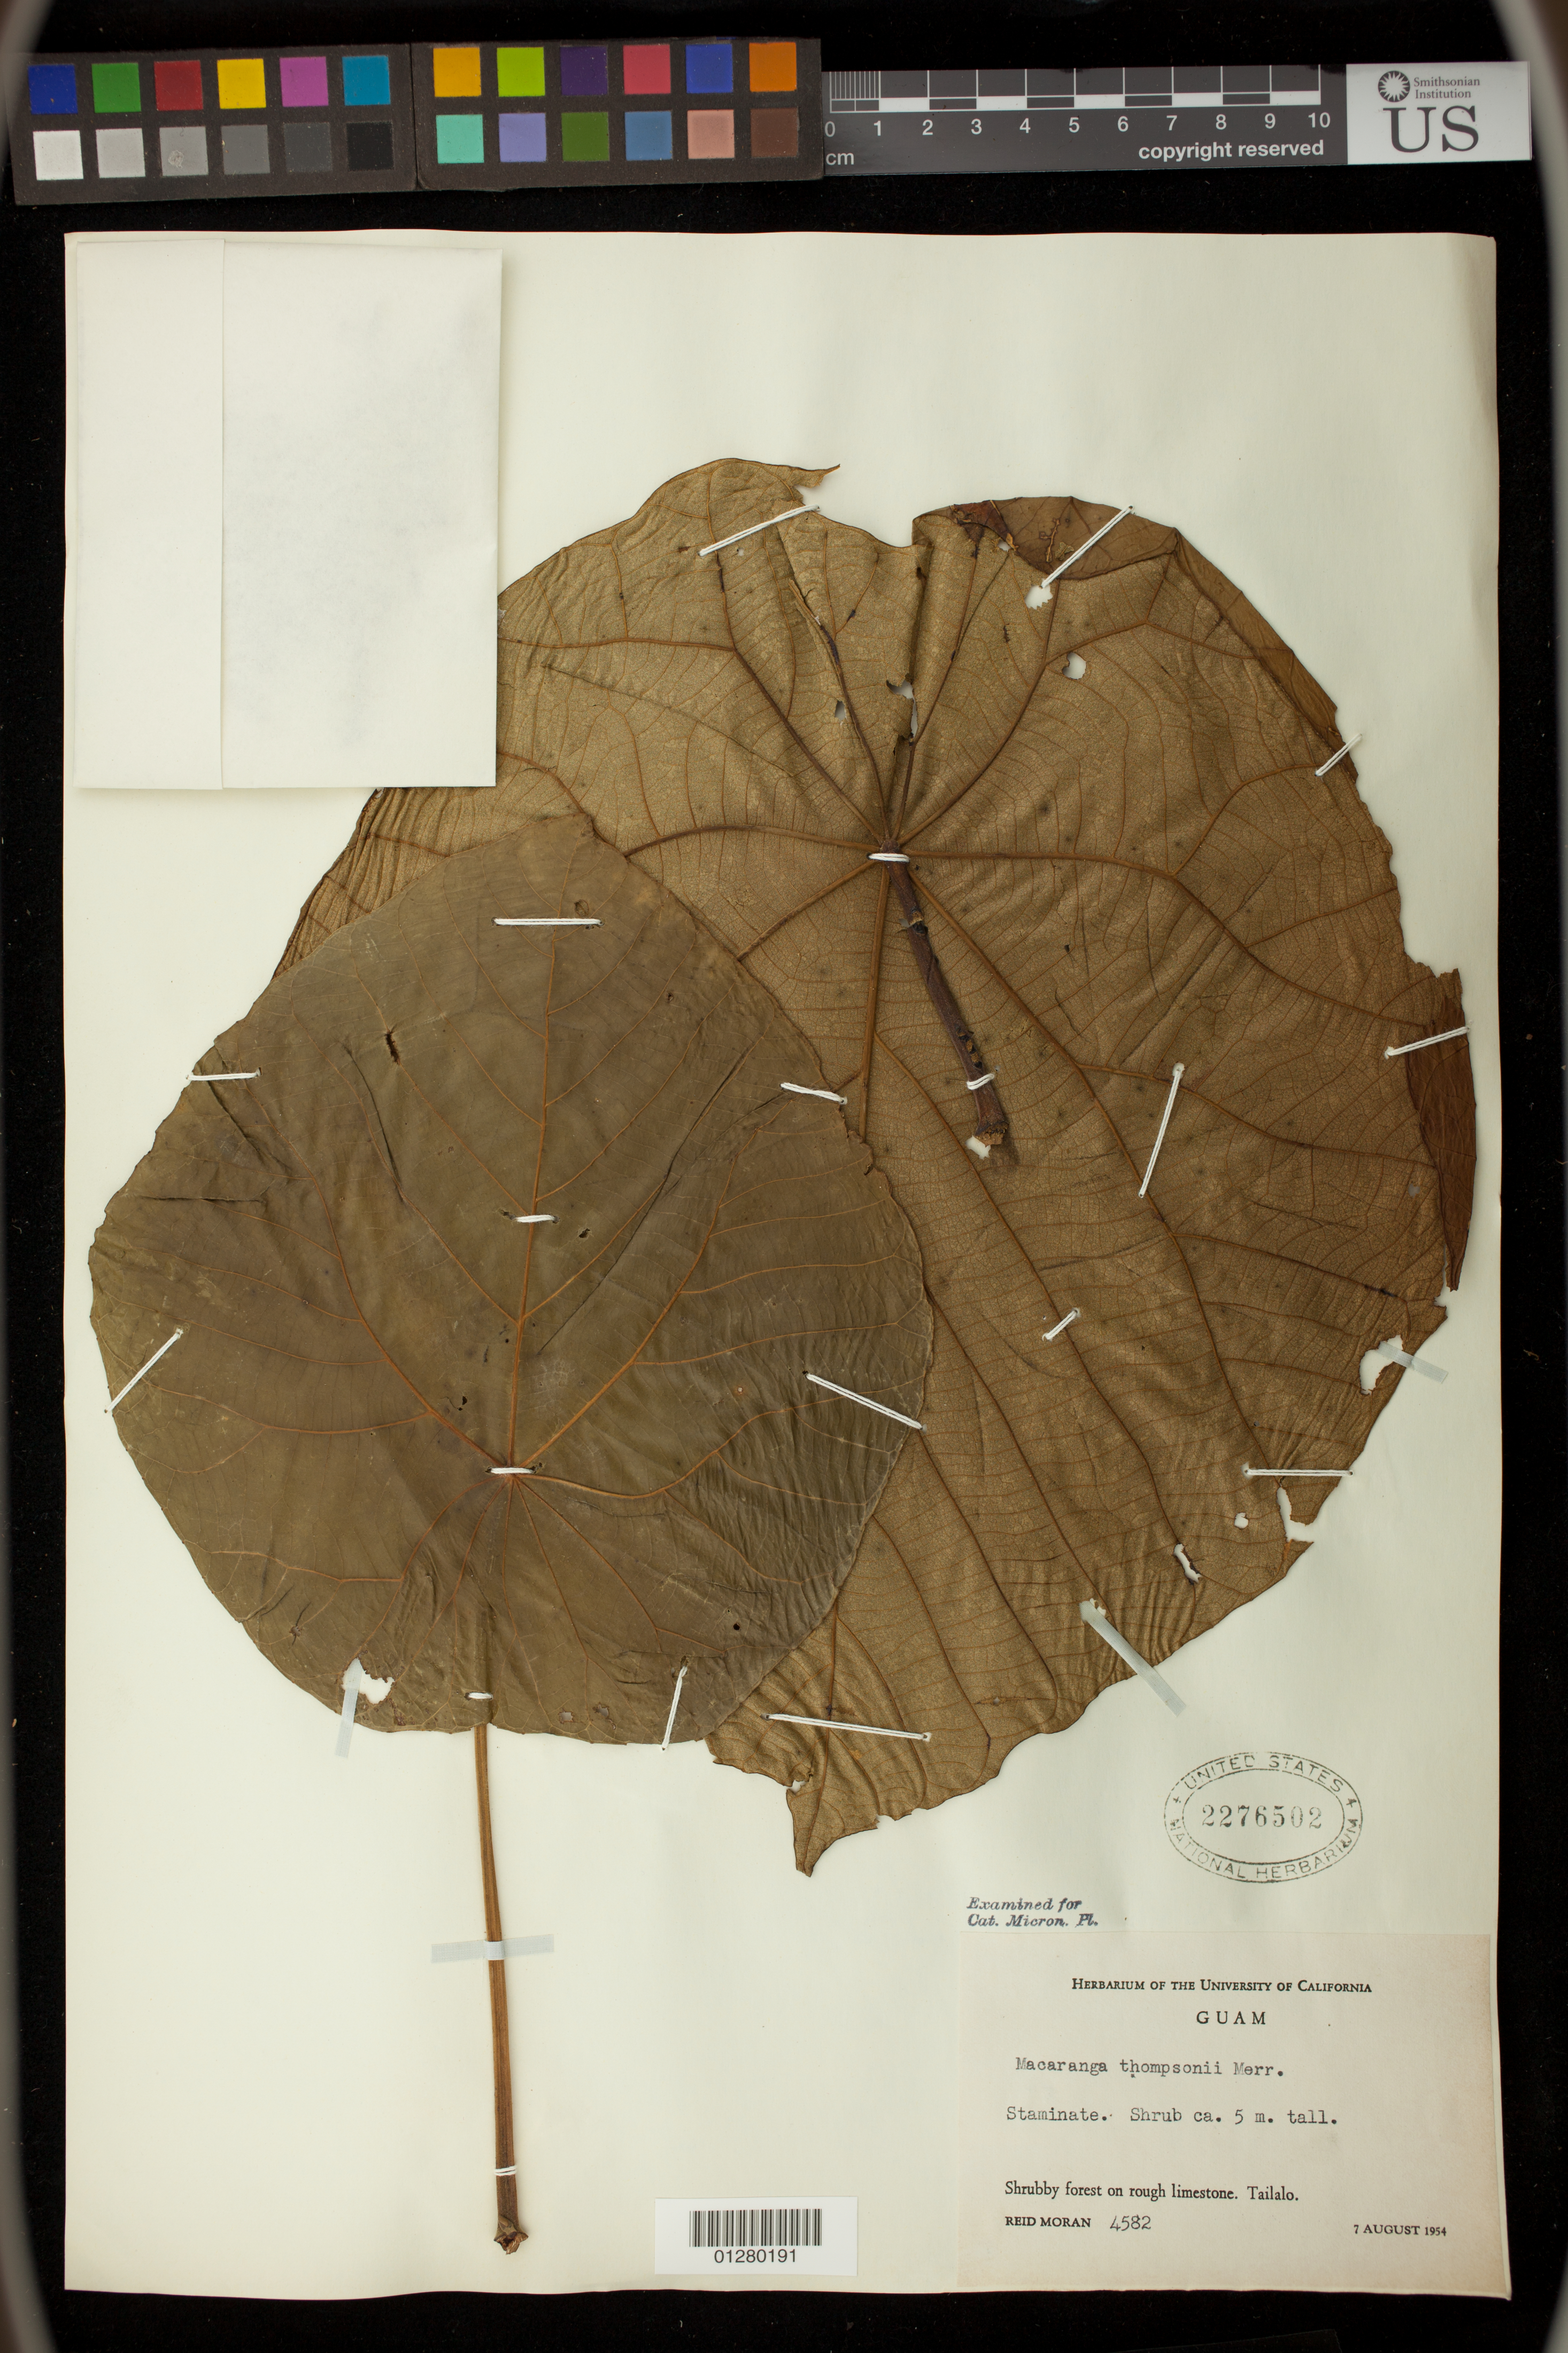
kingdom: Plantae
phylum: Tracheophyta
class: Magnoliopsida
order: Malpighiales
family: Euphorbiaceae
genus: Macaranga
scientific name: Macaranga thompsonii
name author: Merr.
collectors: R. V. Moran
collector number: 4582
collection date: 1954-08-07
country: Guam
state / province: Yona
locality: Tailalo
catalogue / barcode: US 2276502